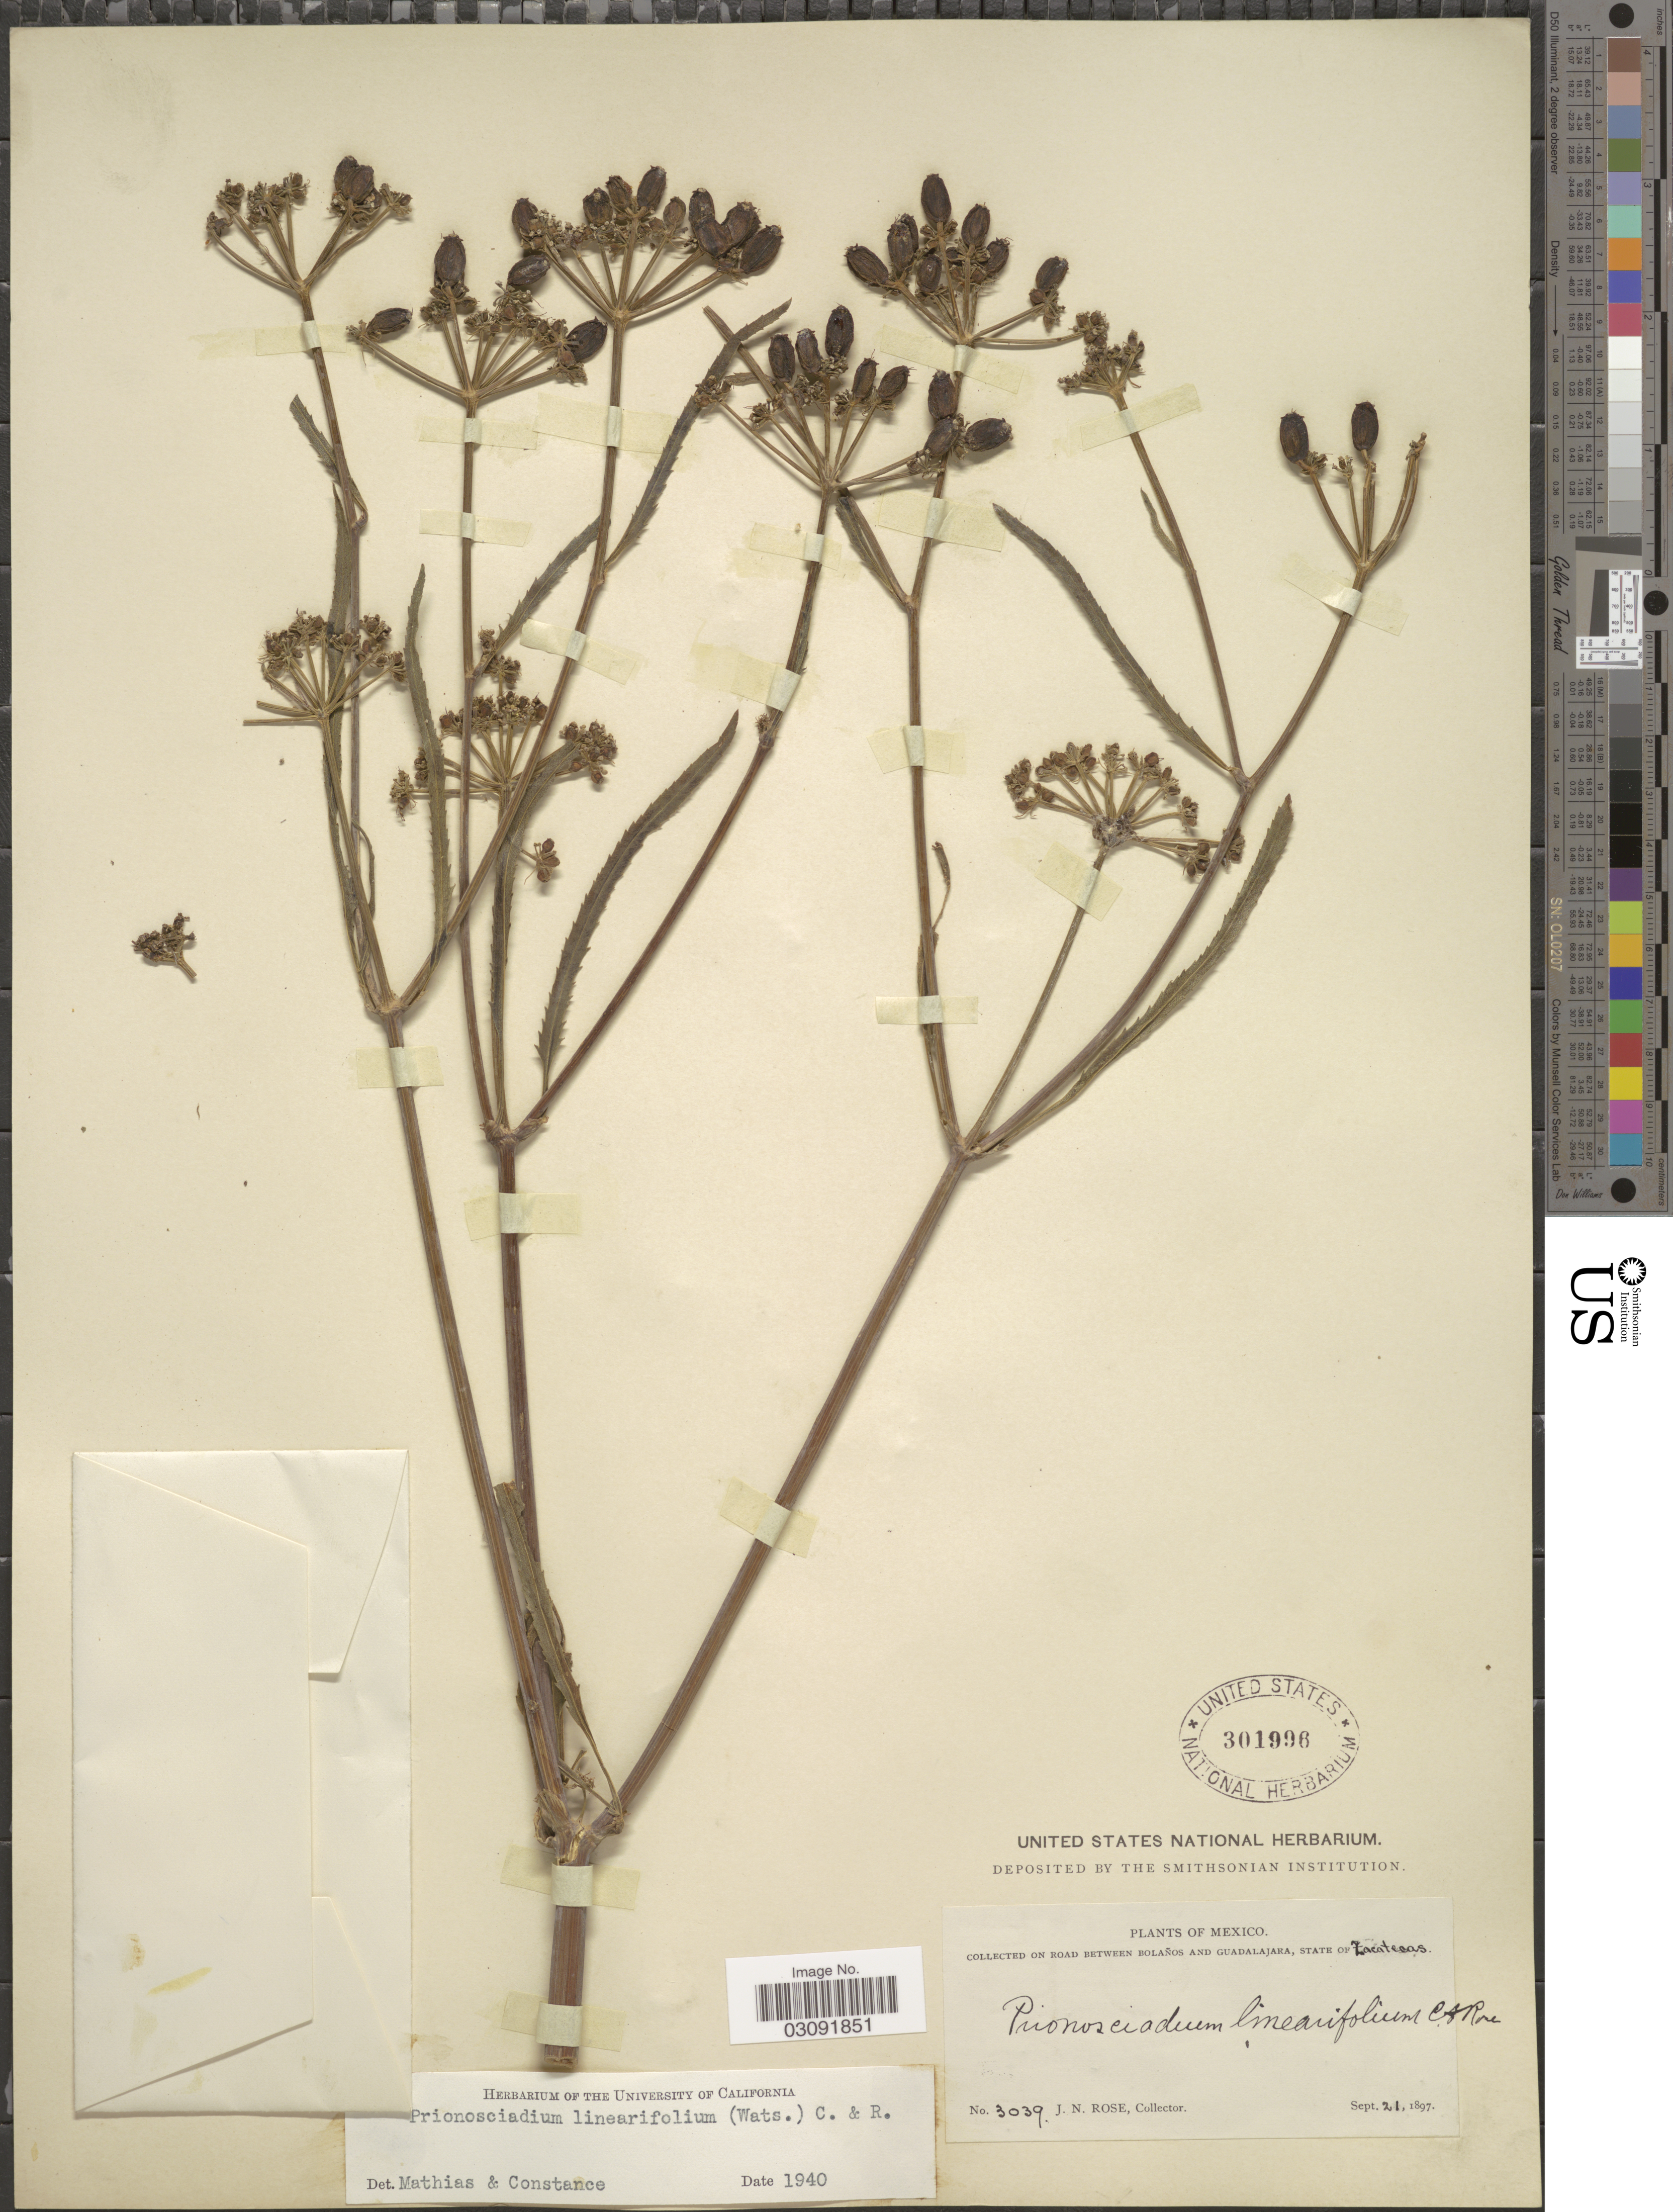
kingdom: Plantae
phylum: Tracheophyta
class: Magnoliopsida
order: Apiales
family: Apiaceae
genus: Prionosciadium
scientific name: Prionosciadium linearifolium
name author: (S. Watson) J.M. Coult. & Rose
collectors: J. N. Rose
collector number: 3039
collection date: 1897-09-21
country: Mexico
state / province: Zacatecas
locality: On road between Bolaños and Guadalajara, State of Zacatecas.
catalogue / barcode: US 301996